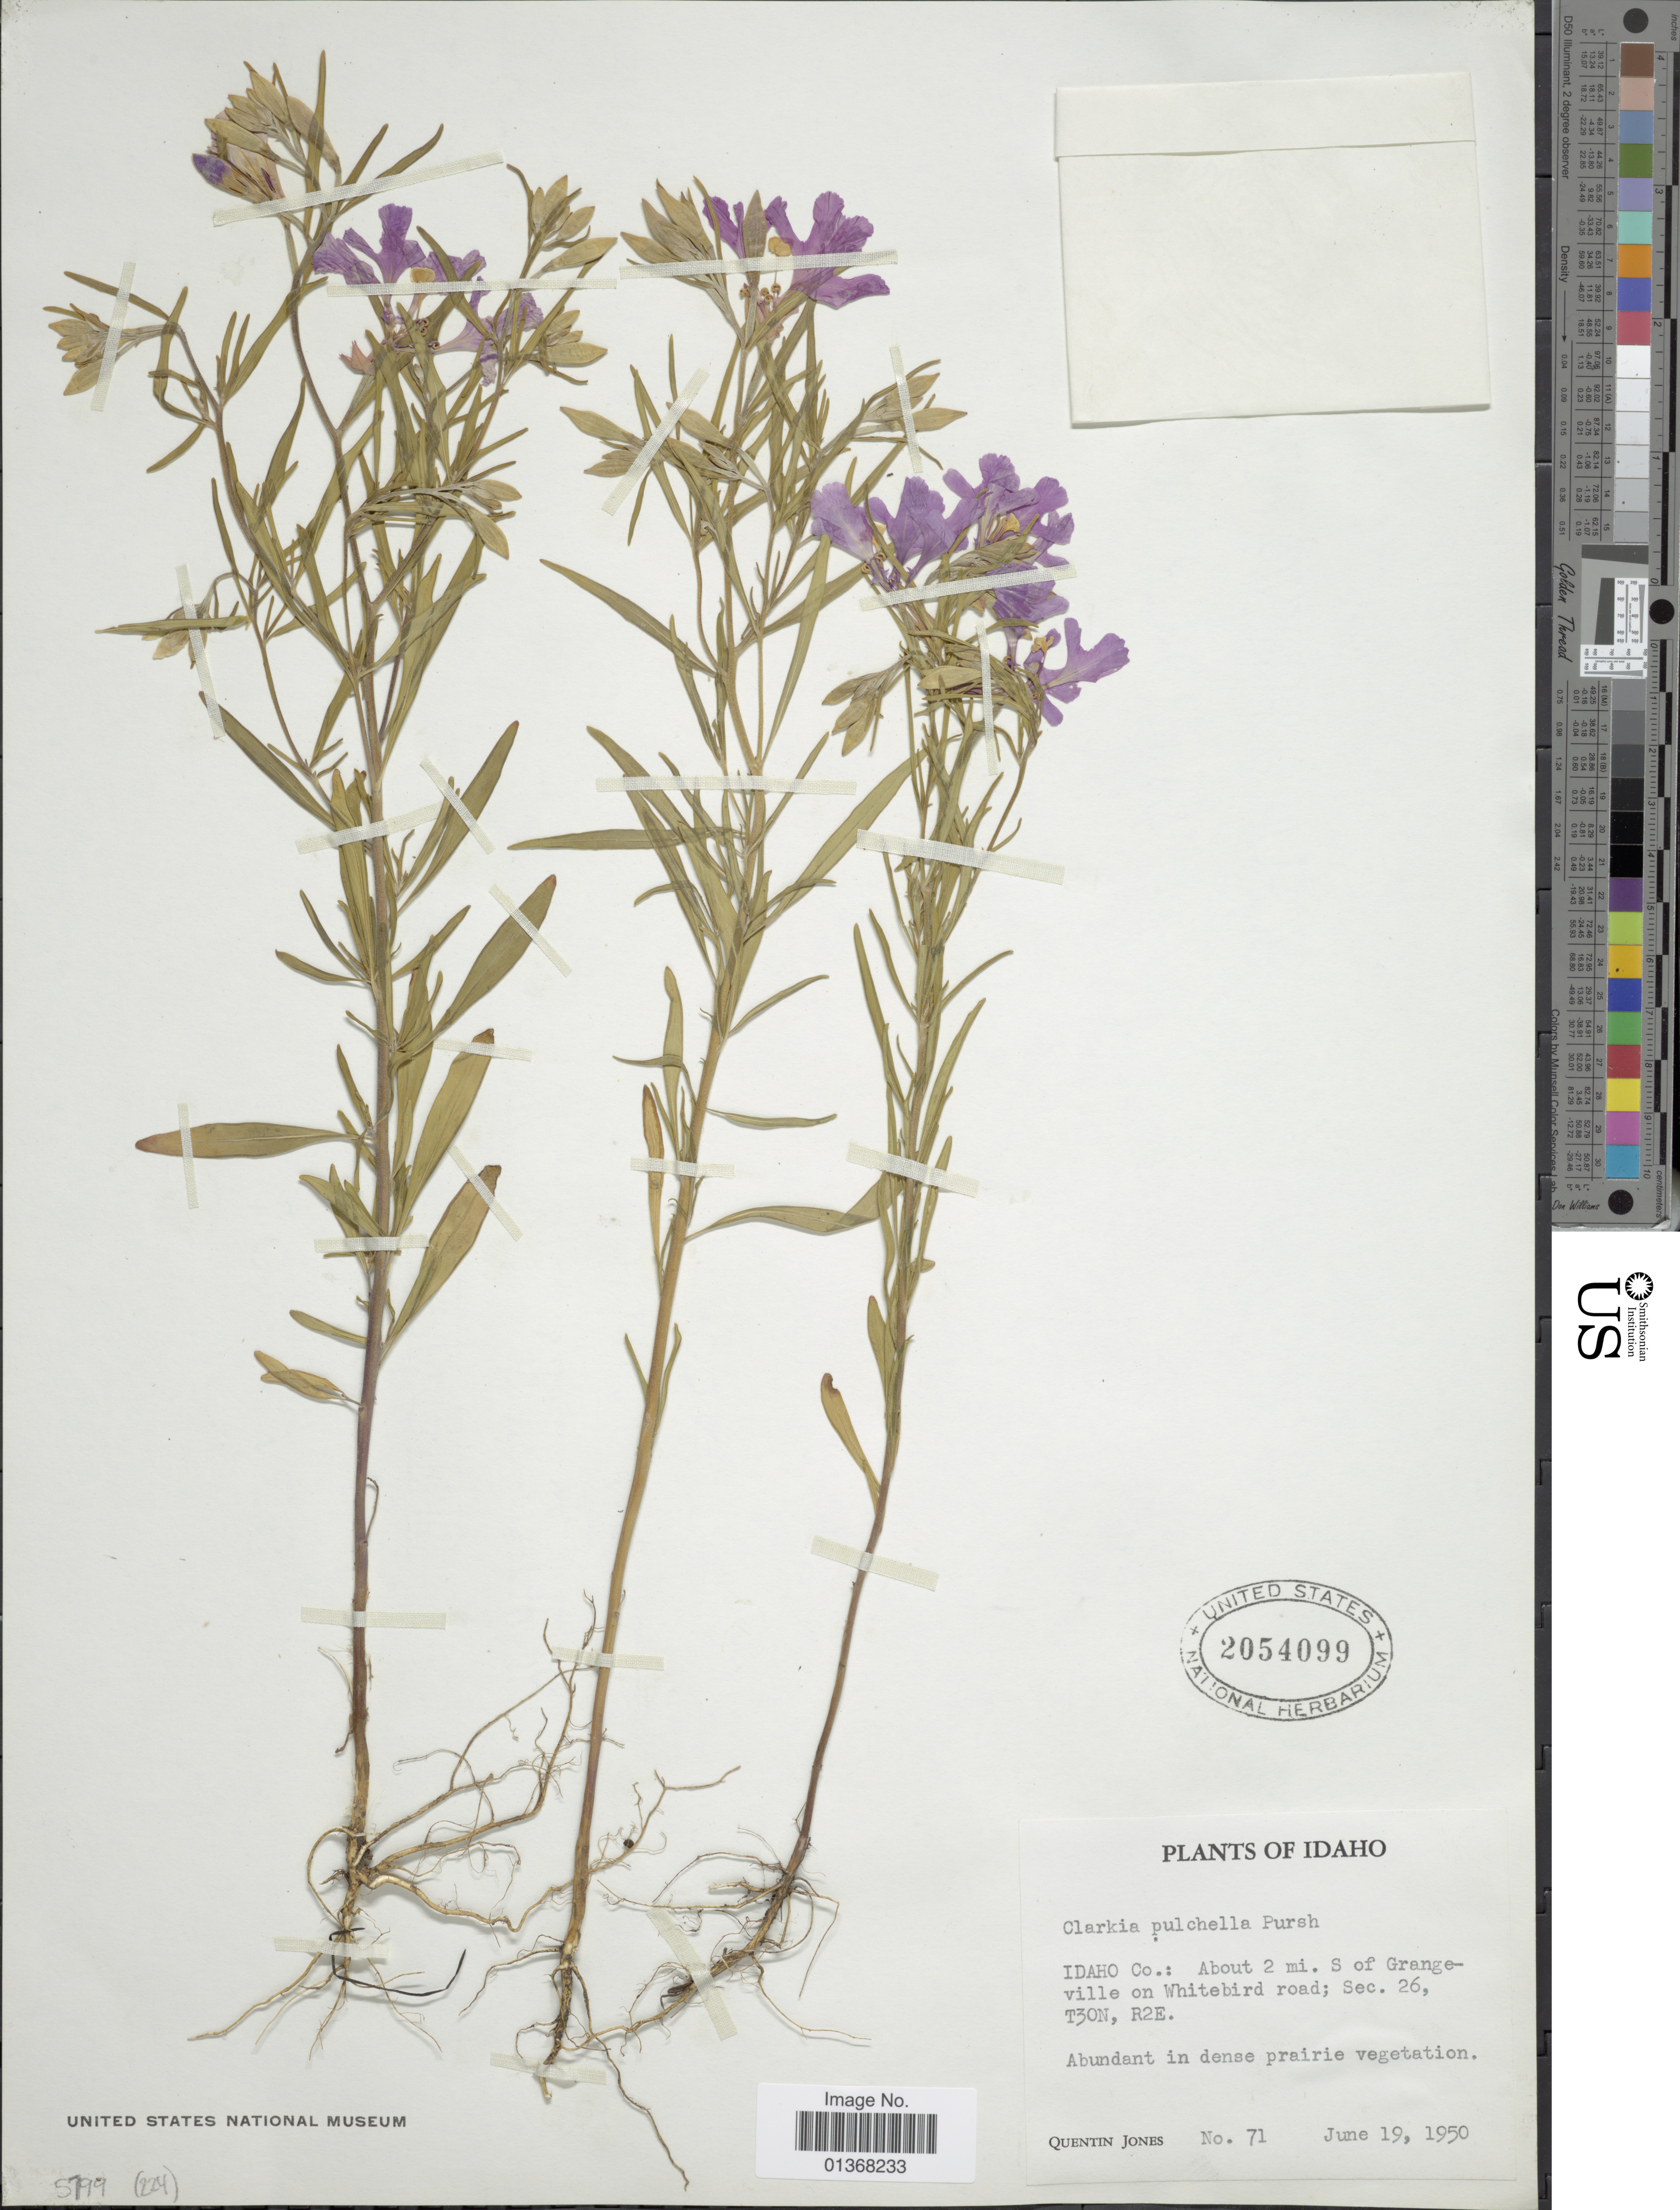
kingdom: Plantae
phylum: Tracheophyta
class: Magnoliopsida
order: Myrtales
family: Onagraceae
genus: Clarkia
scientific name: Clarkia pulchella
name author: Pursh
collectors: Q. Jones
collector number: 71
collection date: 1950-06-19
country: United States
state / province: Idaho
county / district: Idaho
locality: About 2 mi. S of Grangeville on Whitebird road; Sec. 26, T30N, R2E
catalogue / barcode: US 2054099